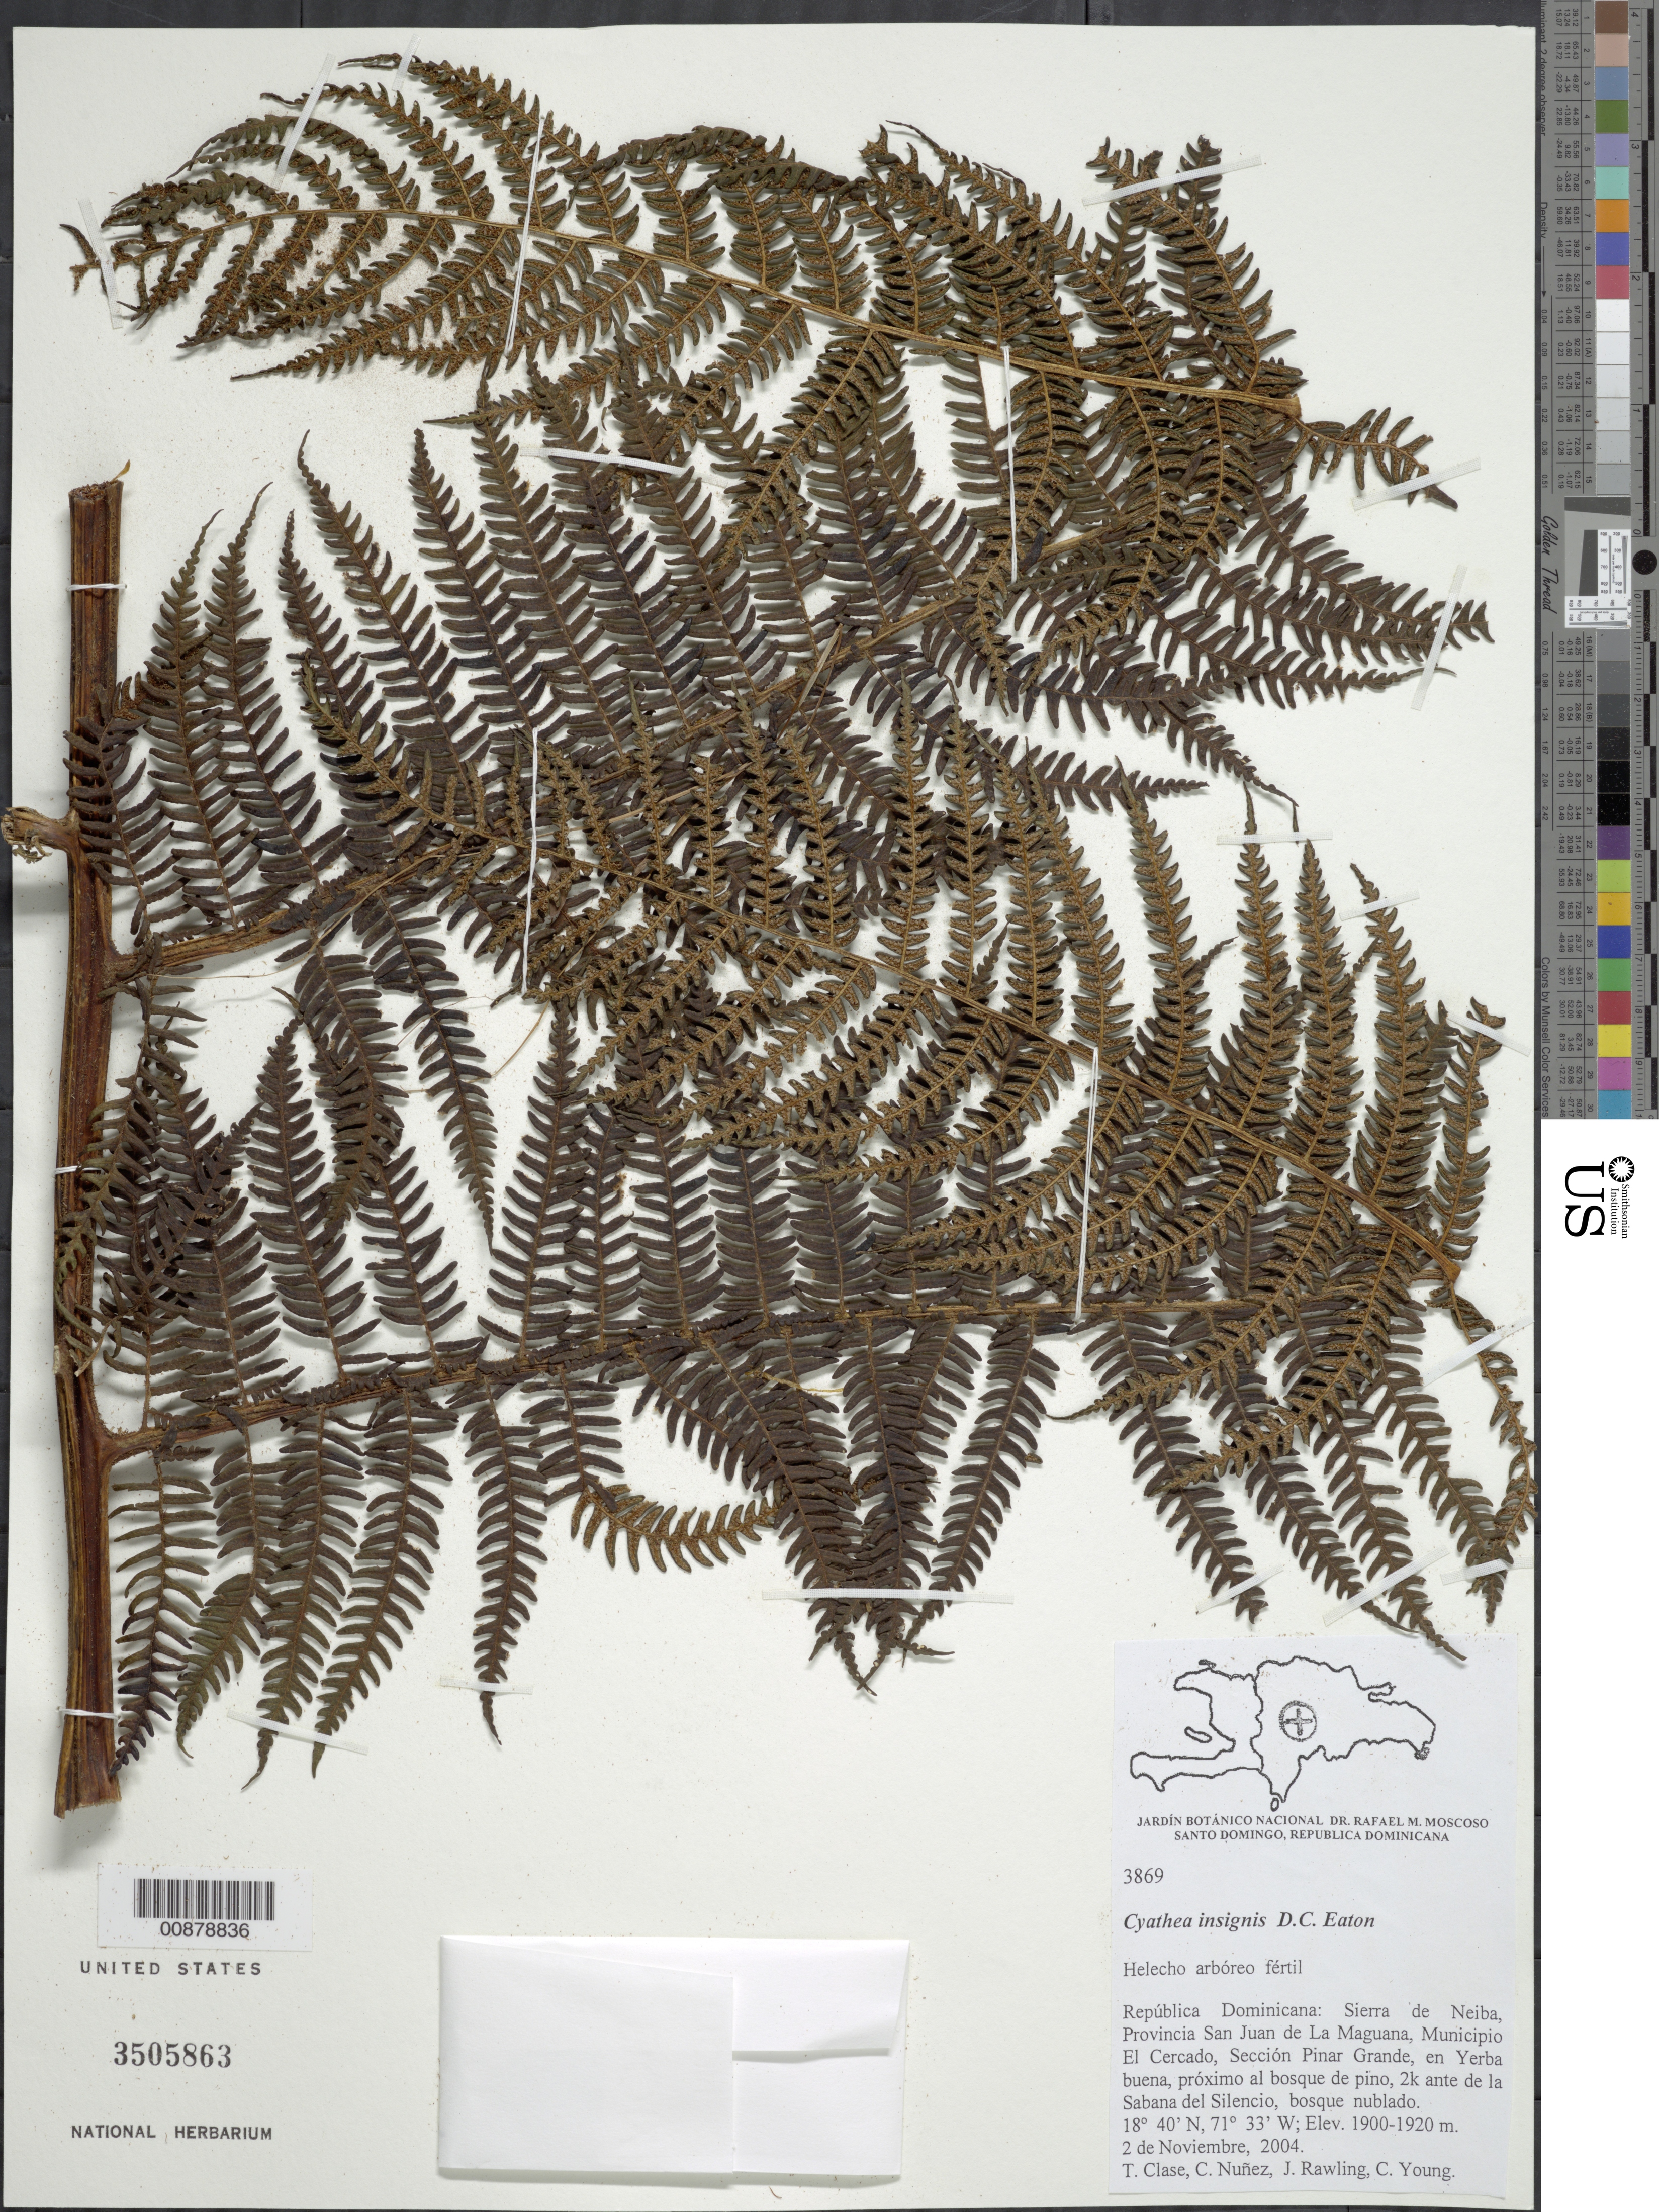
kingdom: Plantae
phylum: Tracheophyta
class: Polypodiopsida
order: Cyatheales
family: Cyatheaceae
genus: Cyathea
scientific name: Cyathea insignis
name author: D.C. Eaton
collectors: T. Clase, C. Nunez, J. Rawling & C. Young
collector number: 3869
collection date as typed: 02 Nov 2004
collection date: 2004-11-02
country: Dominican Republic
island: Hispaniola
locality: Sierra de Neiba, Prov. San Juan de La Maguana, Mun. El Cercado, Sección Pinar Grande, en Yerba buena, próximo al bosque de pino, 2k, ante de la Sabana del Silencio.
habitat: Bosque nublado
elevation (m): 1900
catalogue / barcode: US 3505863